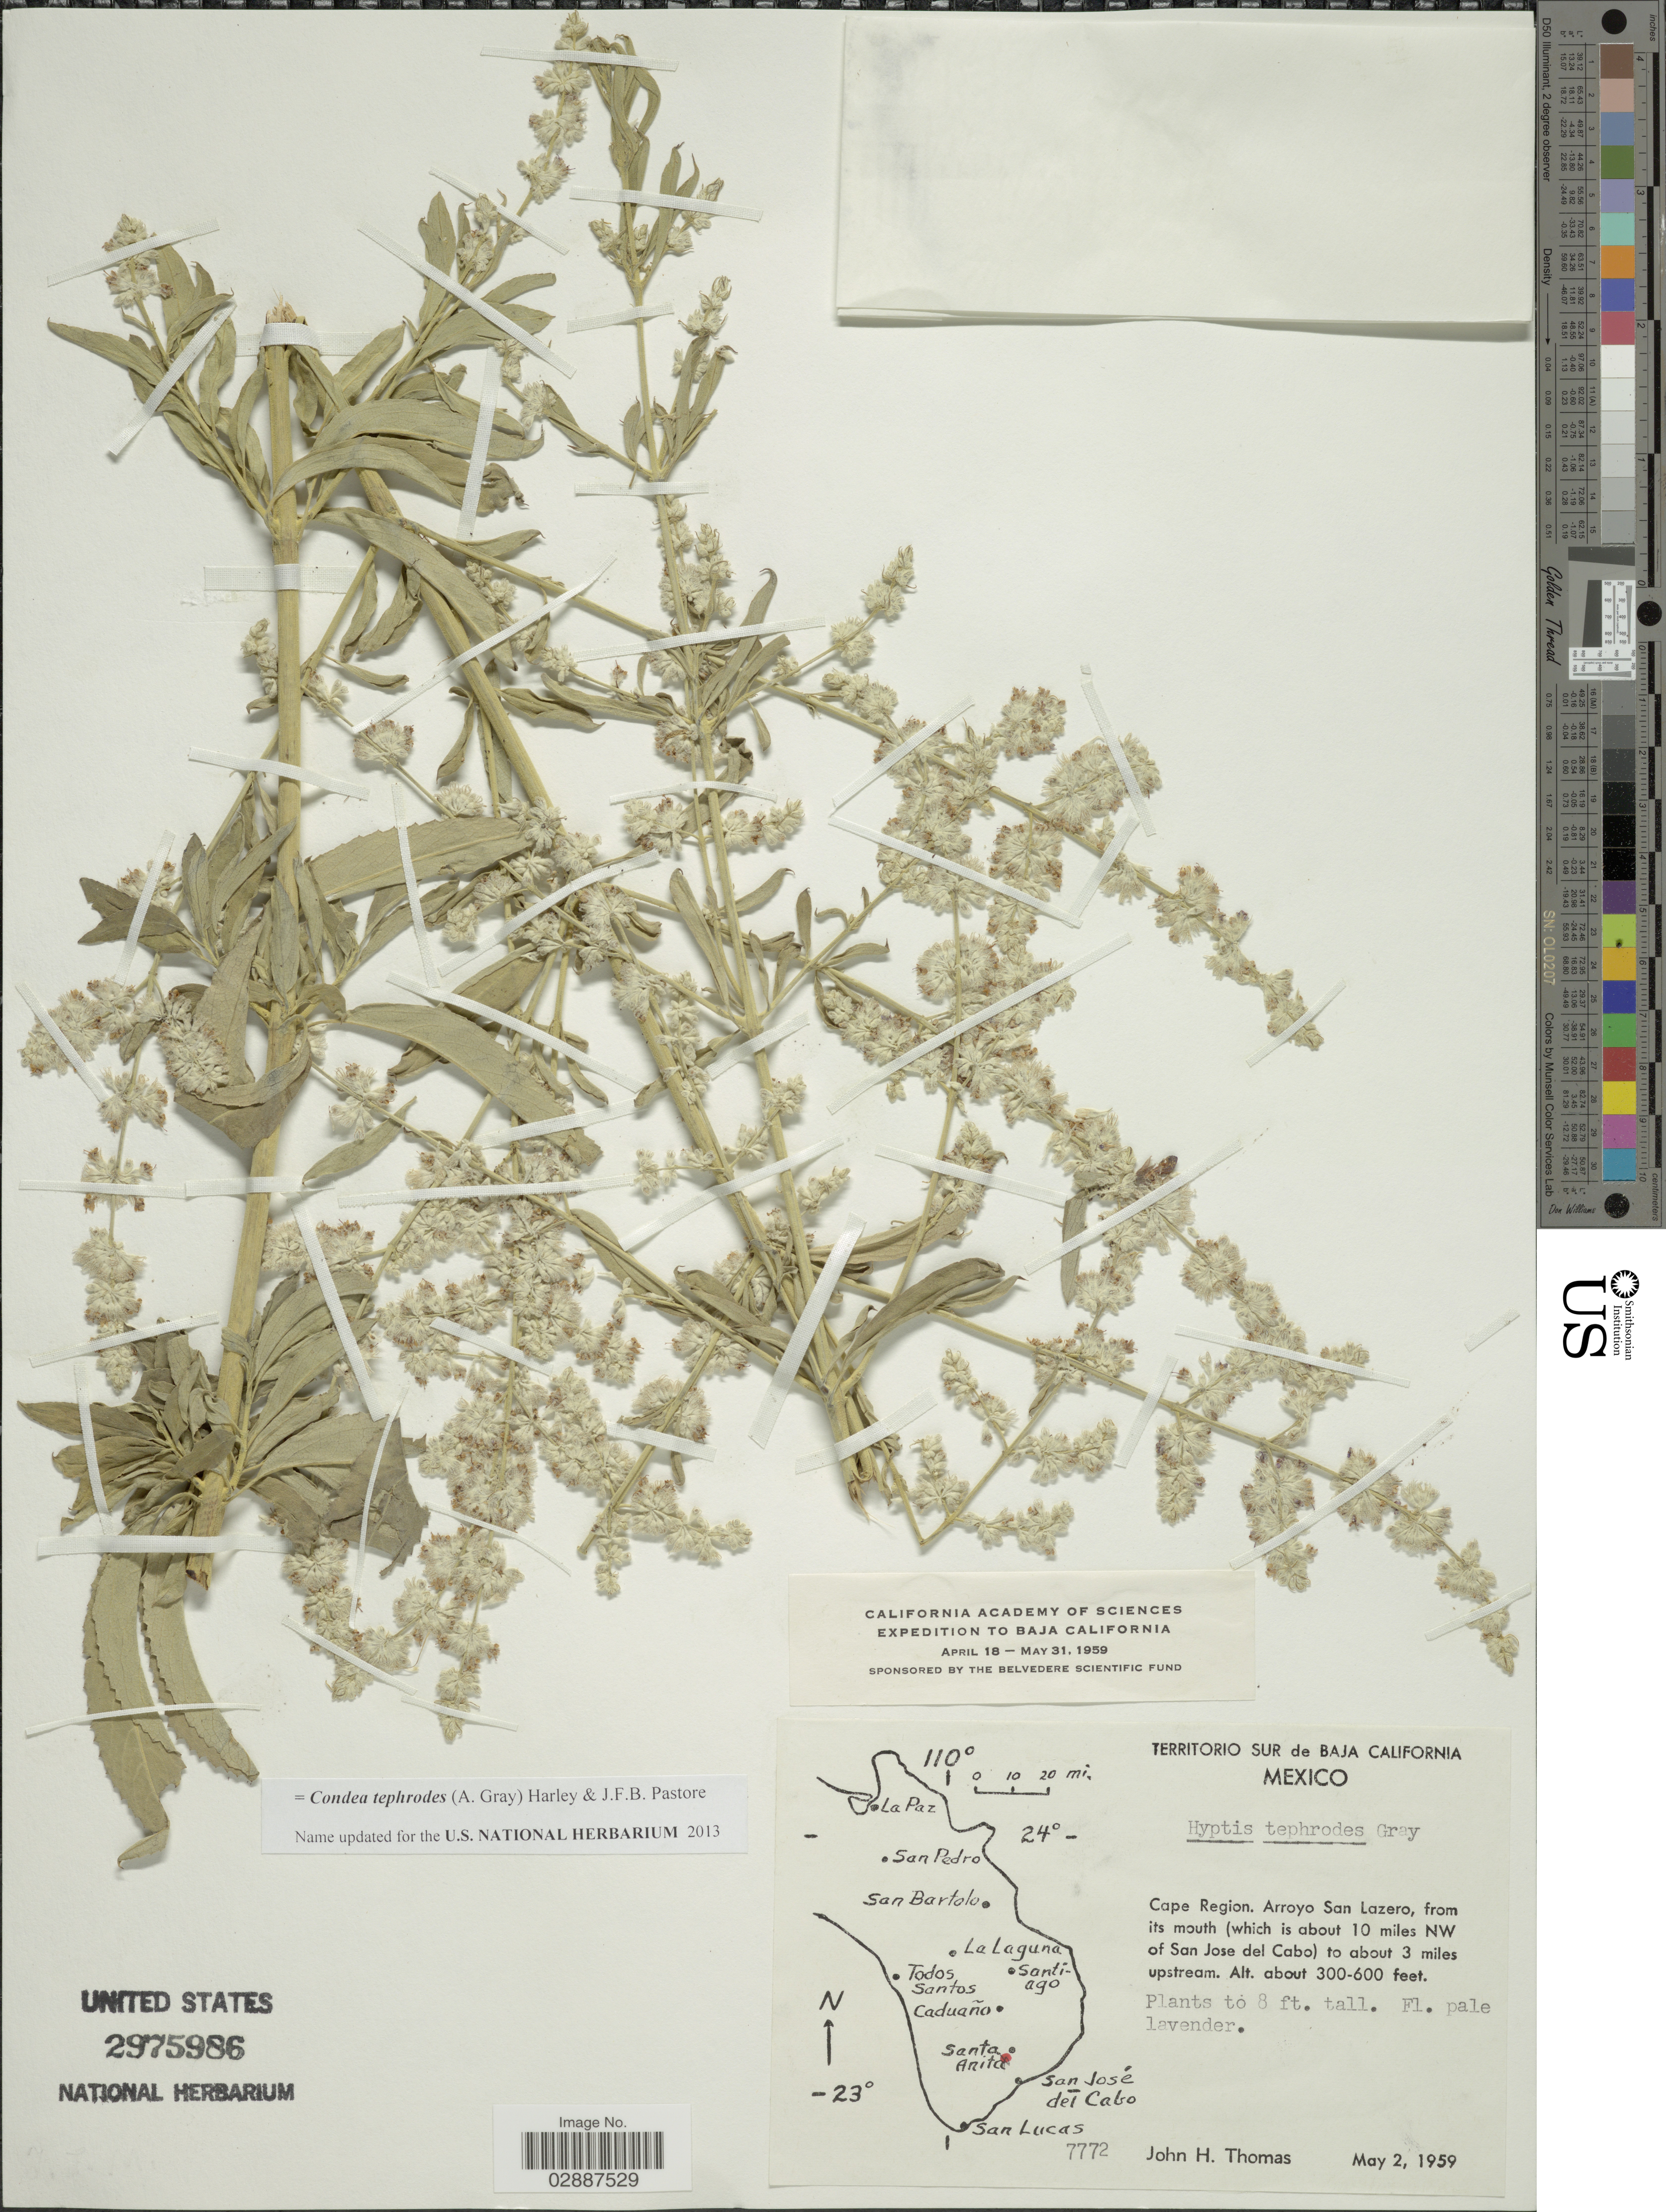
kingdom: Plantae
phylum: Tracheophyta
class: Magnoliopsida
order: Lamiales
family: Lamiaceae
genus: Condea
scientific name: Condea tephrodes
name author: (A. Gray) Harley & J.F.B. Pastore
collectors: J. H. Thomas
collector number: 7772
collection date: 1959-05-02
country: Mexico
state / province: Baja California Sur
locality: Cape Region. Arroyo San Lazero, from its mouth (which is about 10 miles NW of San Jose del Cabo) to about 3 miles upstream.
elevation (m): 91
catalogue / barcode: US 2975986